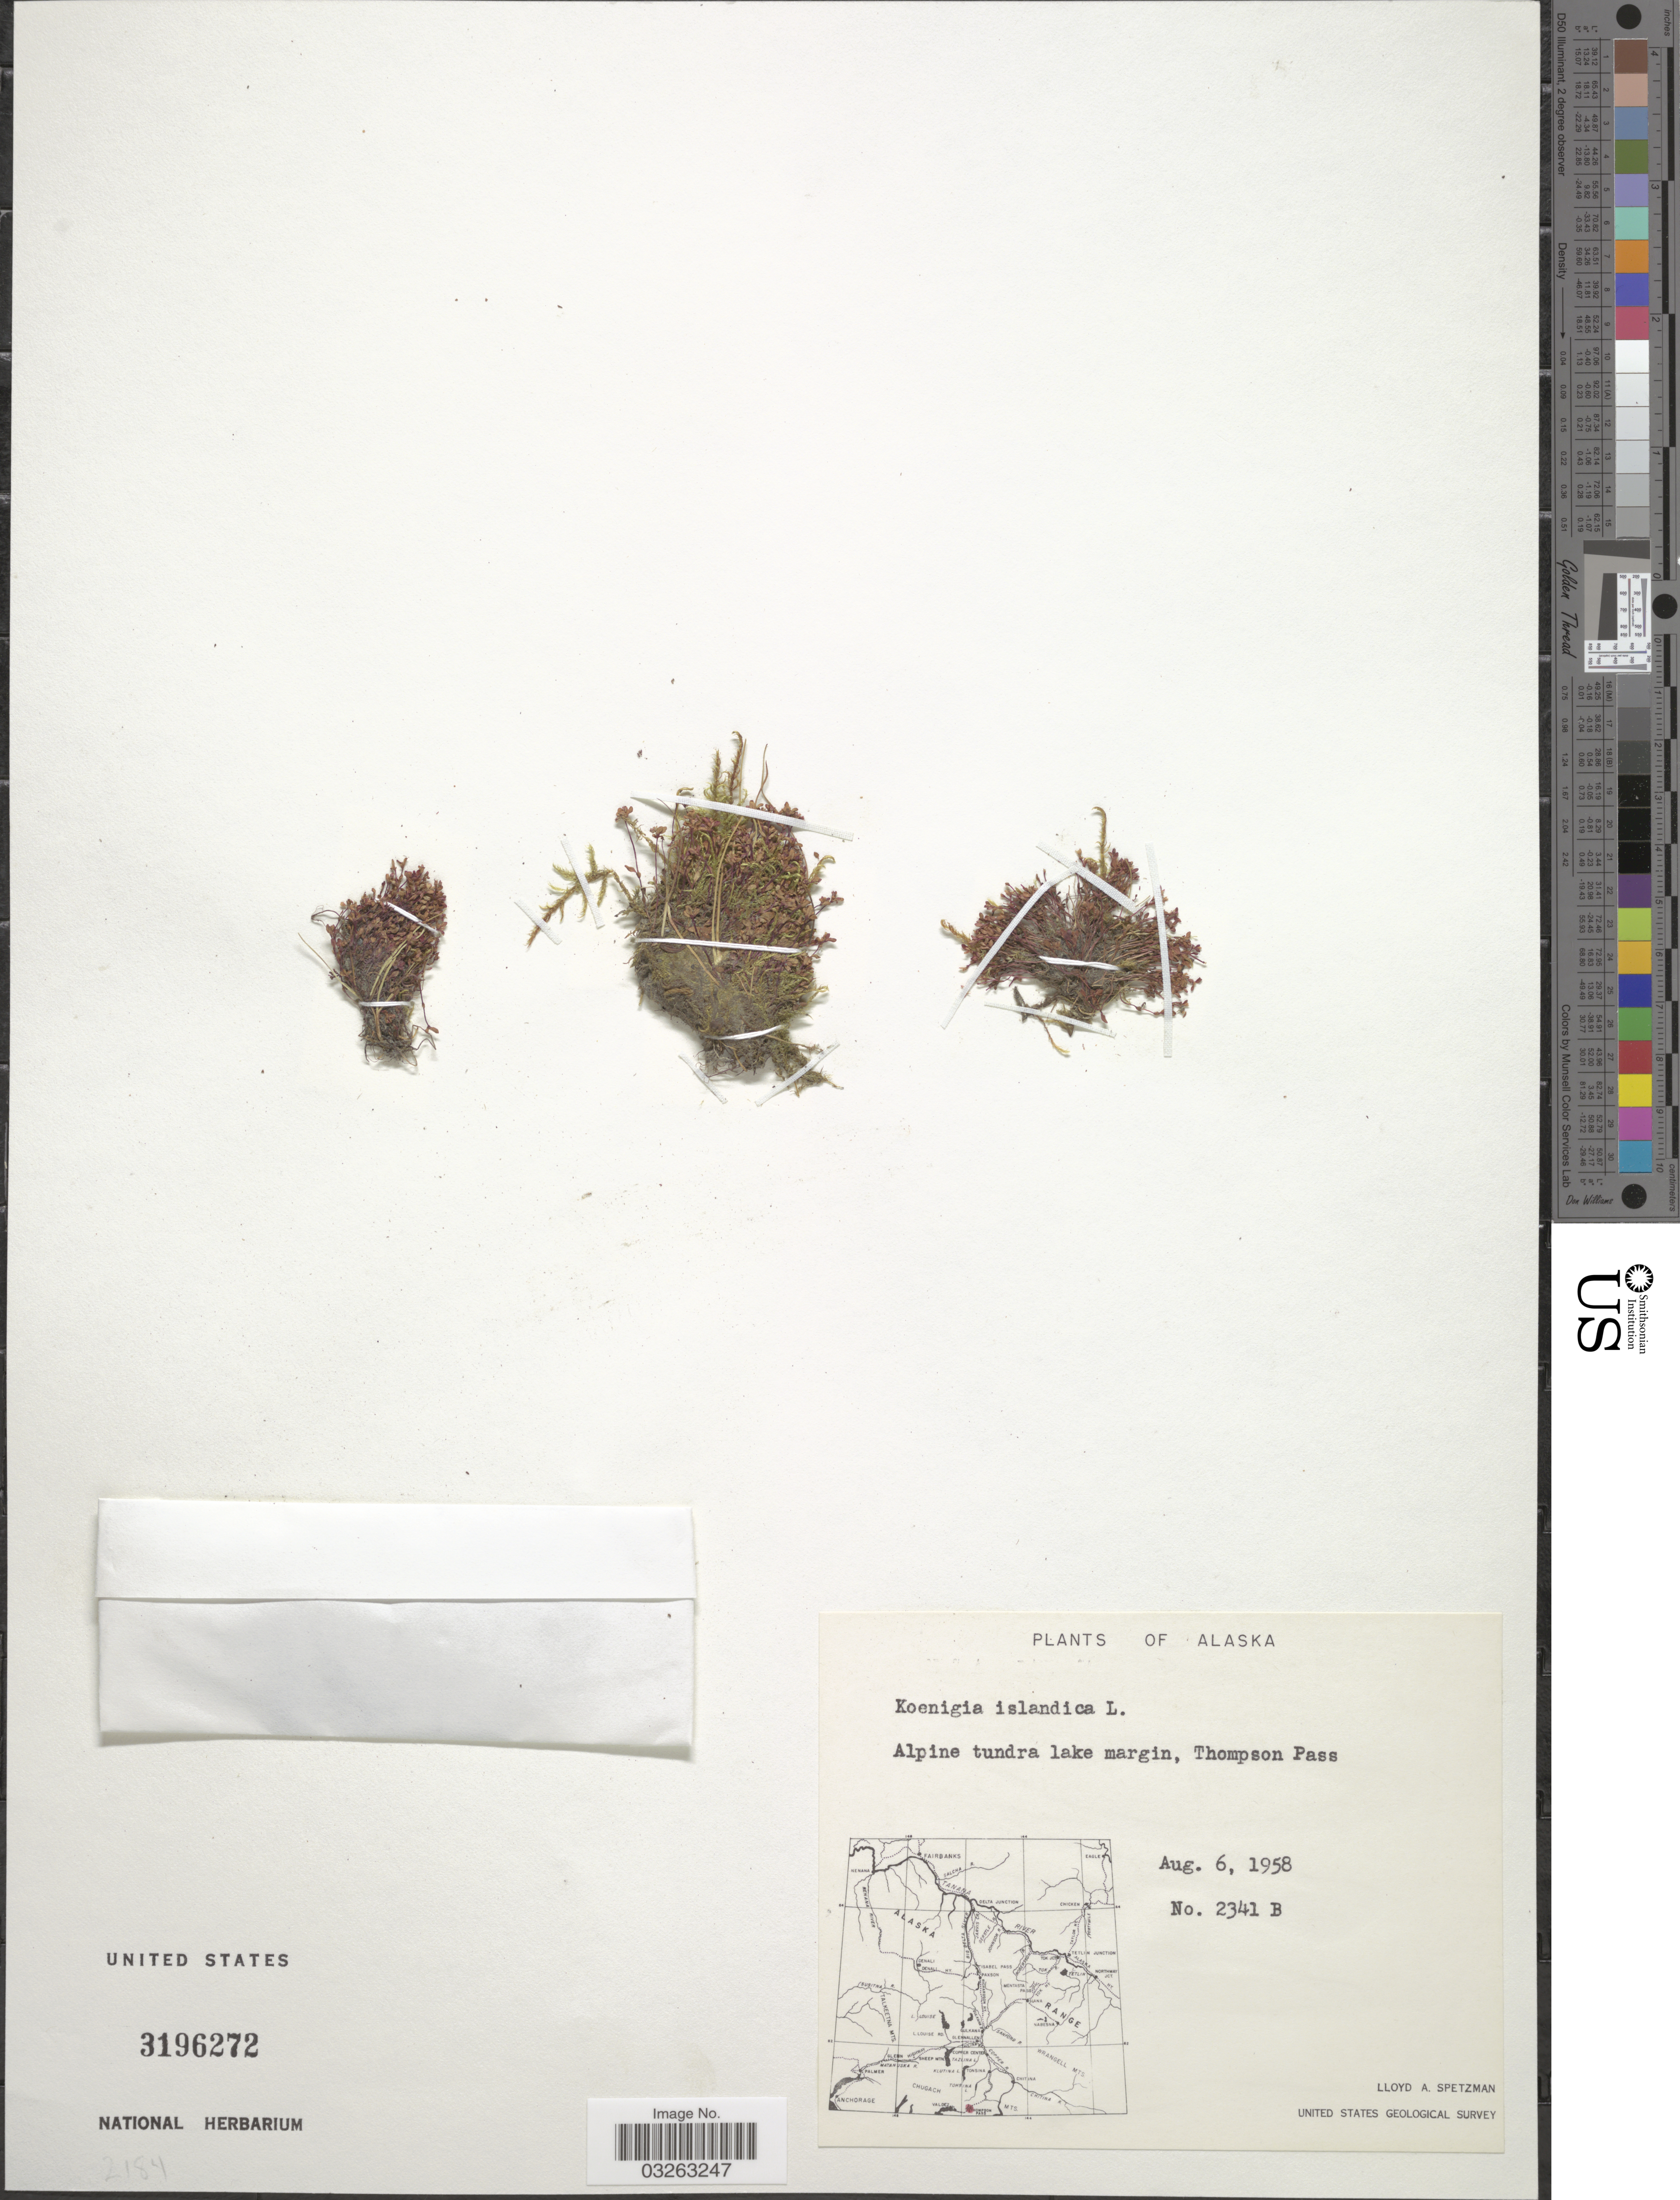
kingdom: Plantae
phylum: Tracheophyta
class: Magnoliopsida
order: Caryophyllales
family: Polygonaceae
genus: Koenigia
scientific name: Koenigia islandica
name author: L.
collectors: L. Spetzman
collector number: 2341 B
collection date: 1958-08-06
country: United States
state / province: Alaska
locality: Alpine tundra lake margin, Thompson Pass.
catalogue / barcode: US 3196272